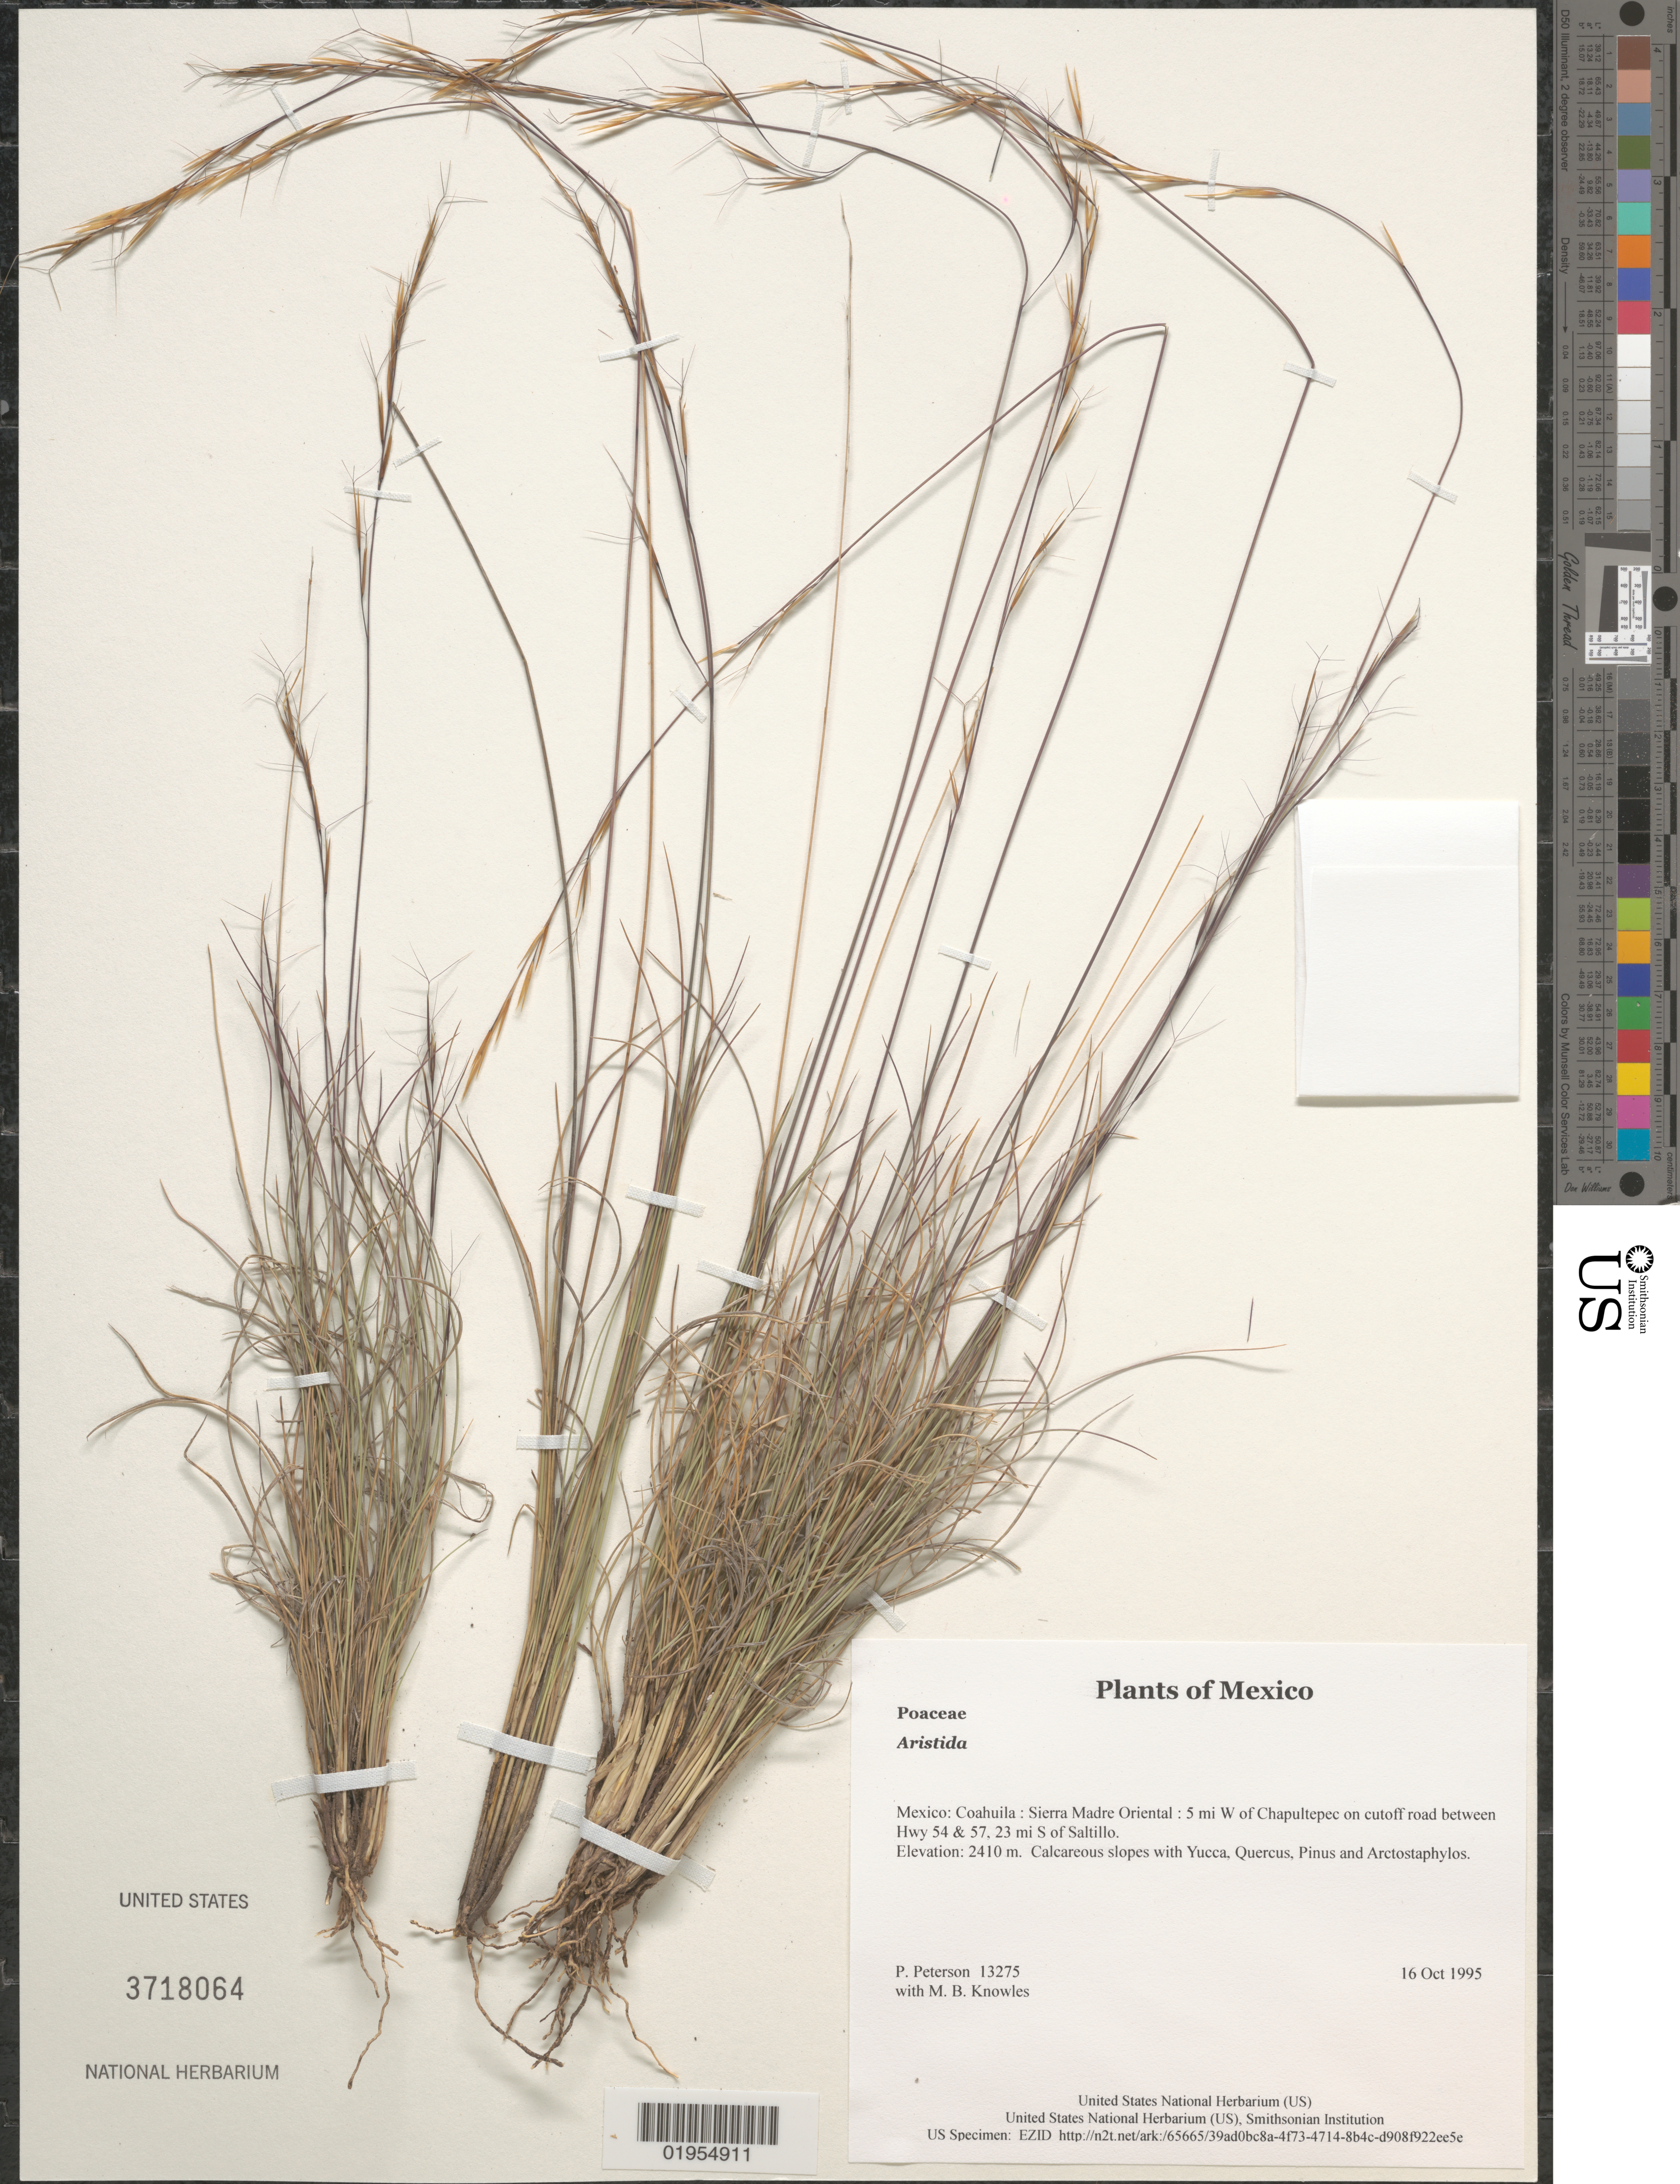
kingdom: Plantae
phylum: Tracheophyta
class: Liliopsida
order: Poales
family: Poaceae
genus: Aristida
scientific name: Aristida sp.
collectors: P. M. Peterson & M. B. Knowles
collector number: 13275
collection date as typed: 16 Oct 1995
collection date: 1995-10-16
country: Mexico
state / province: Coahuila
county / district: Sierra Madre Oriental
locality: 5 mi W of Chapultepec on cutoff road between Hwy 54 & 57, 23 mi S of Saltillo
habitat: Calcareous slopes with Yucca, Quercus, Pinus and Arctostaphylos.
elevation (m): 2410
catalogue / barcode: US 3718064